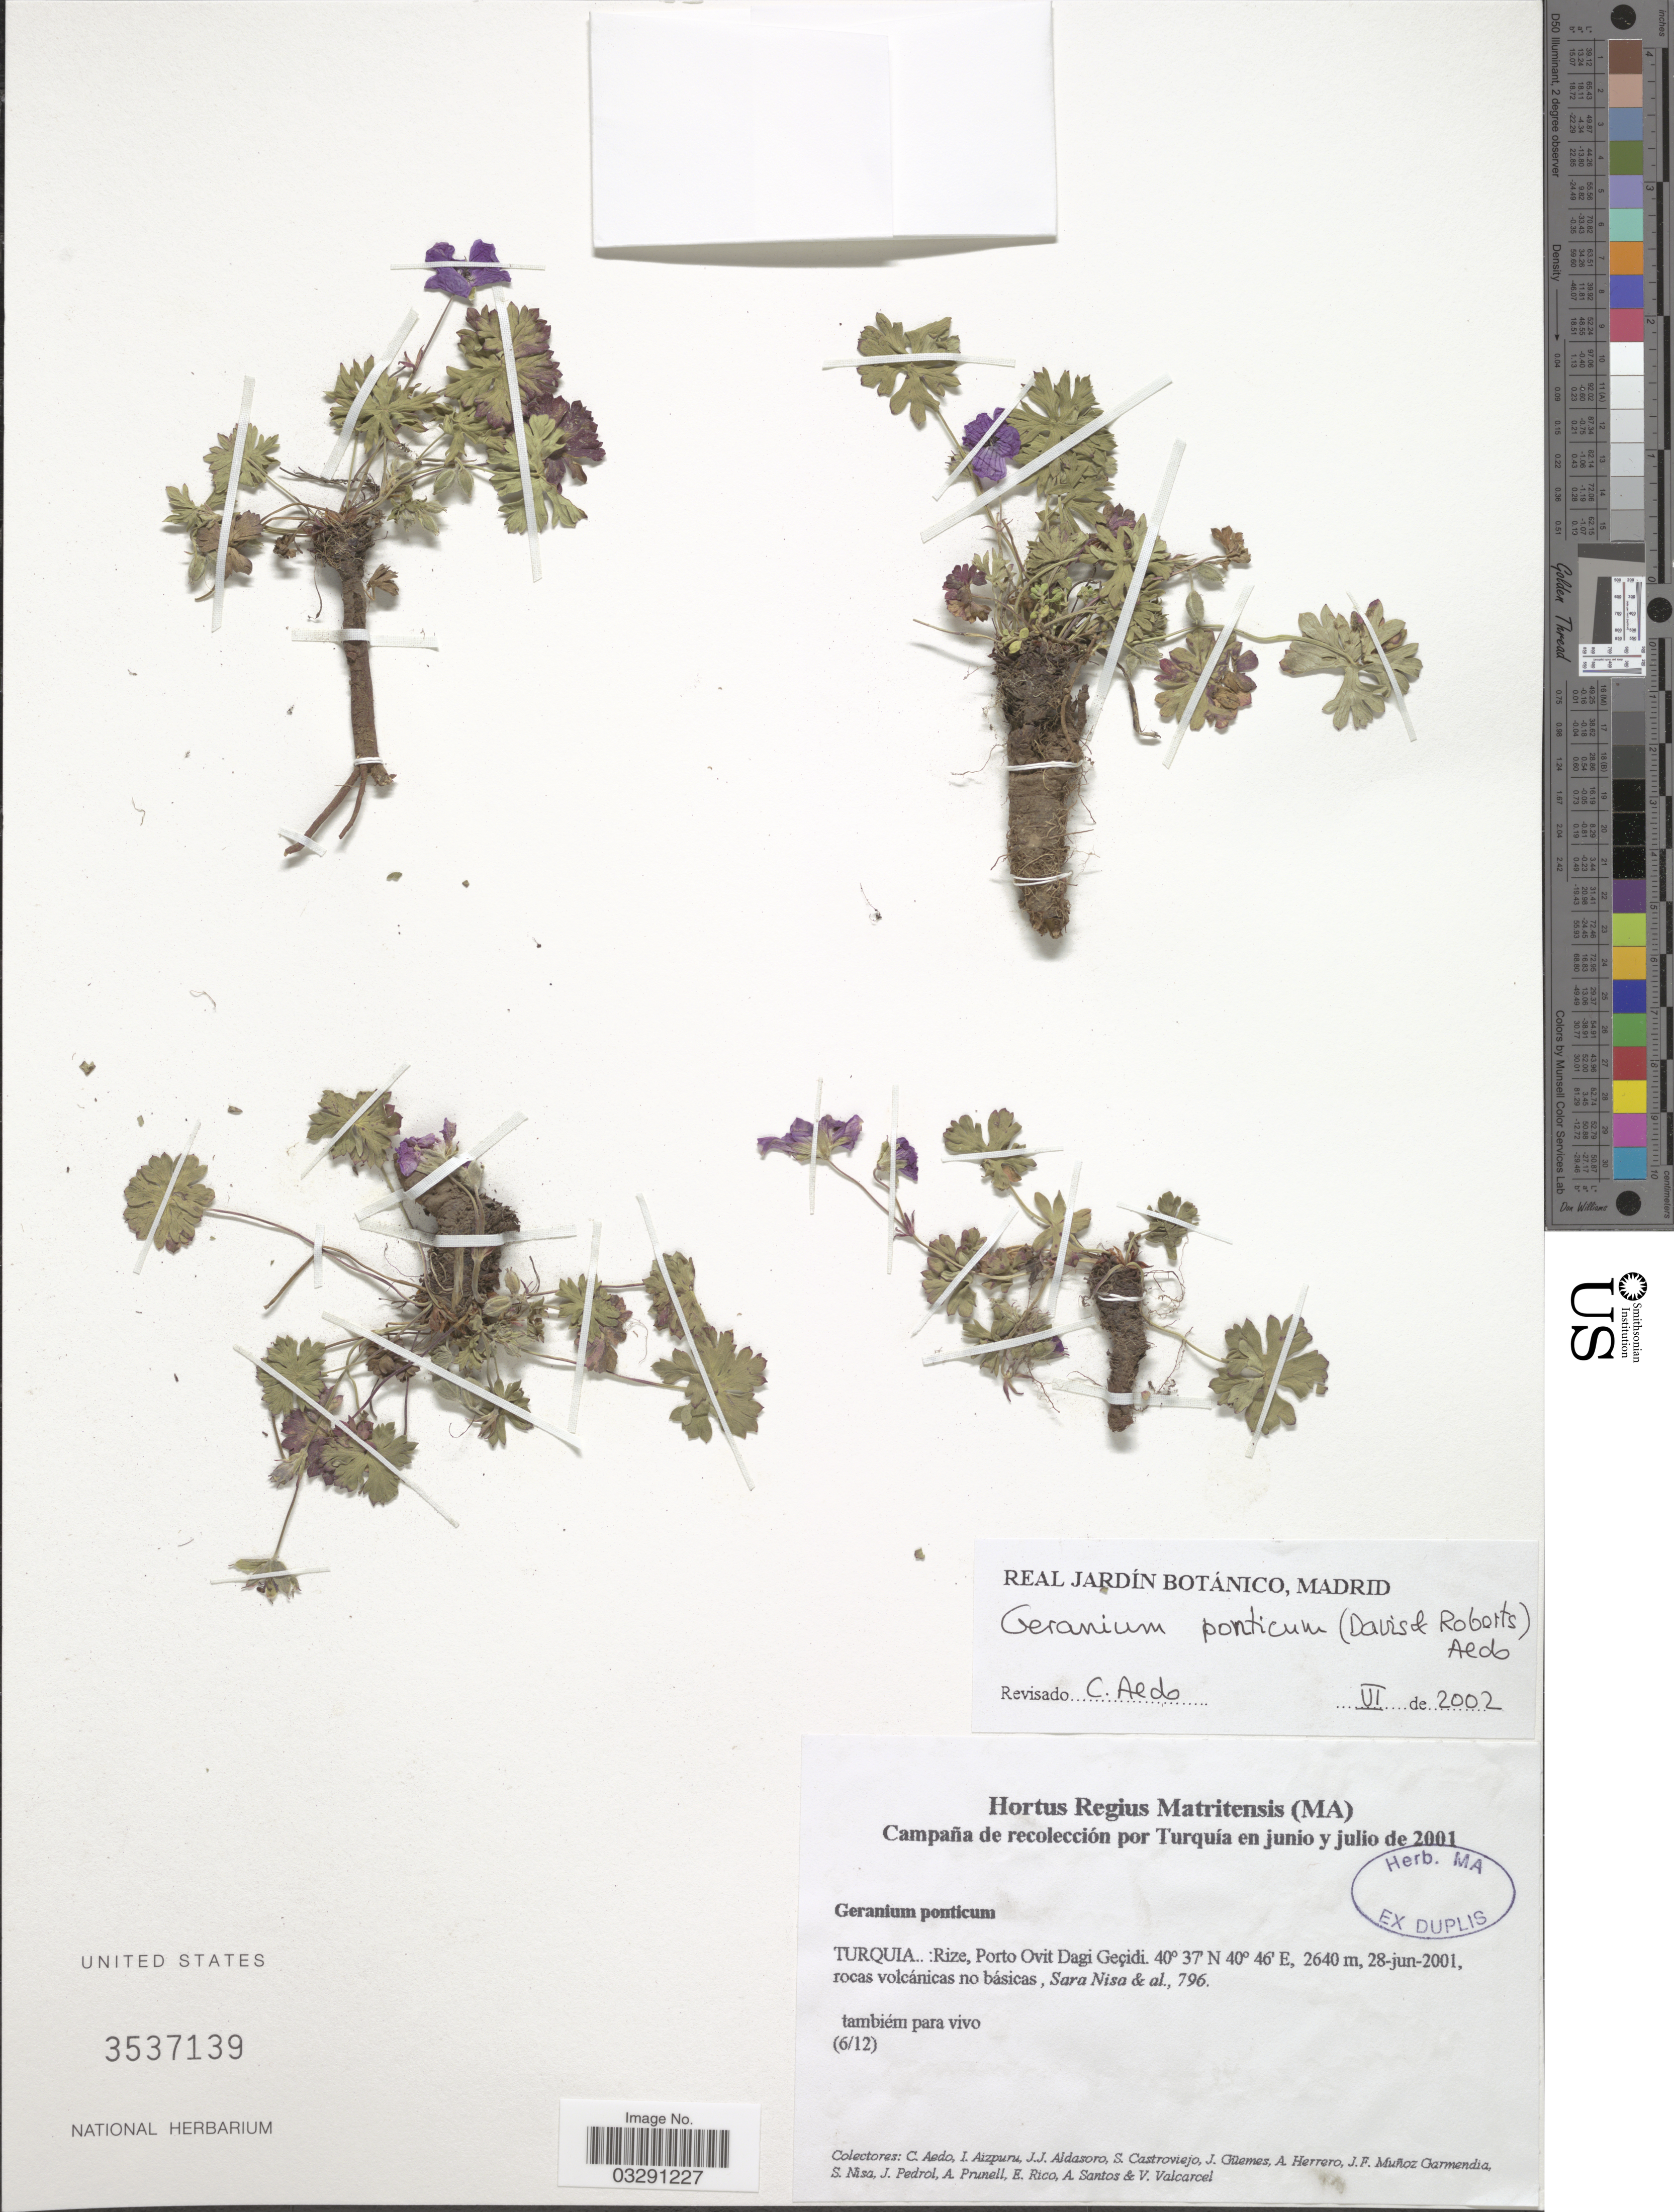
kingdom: Plantae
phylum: Tracheophyta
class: Magnoliopsida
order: Geraniales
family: Geraniaceae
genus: Geranium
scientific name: Geranium ponticum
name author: (Davis & Roberts) Aedo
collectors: S. Nisa, C. Aedo, I. Aizpuru, J. Aldasoro & et al.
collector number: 796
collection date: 2001-06-28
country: Turkey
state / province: Rize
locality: Turquia: Rize, Porto Ovit Dagi Geçidi.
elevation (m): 2640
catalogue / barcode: US 3537139